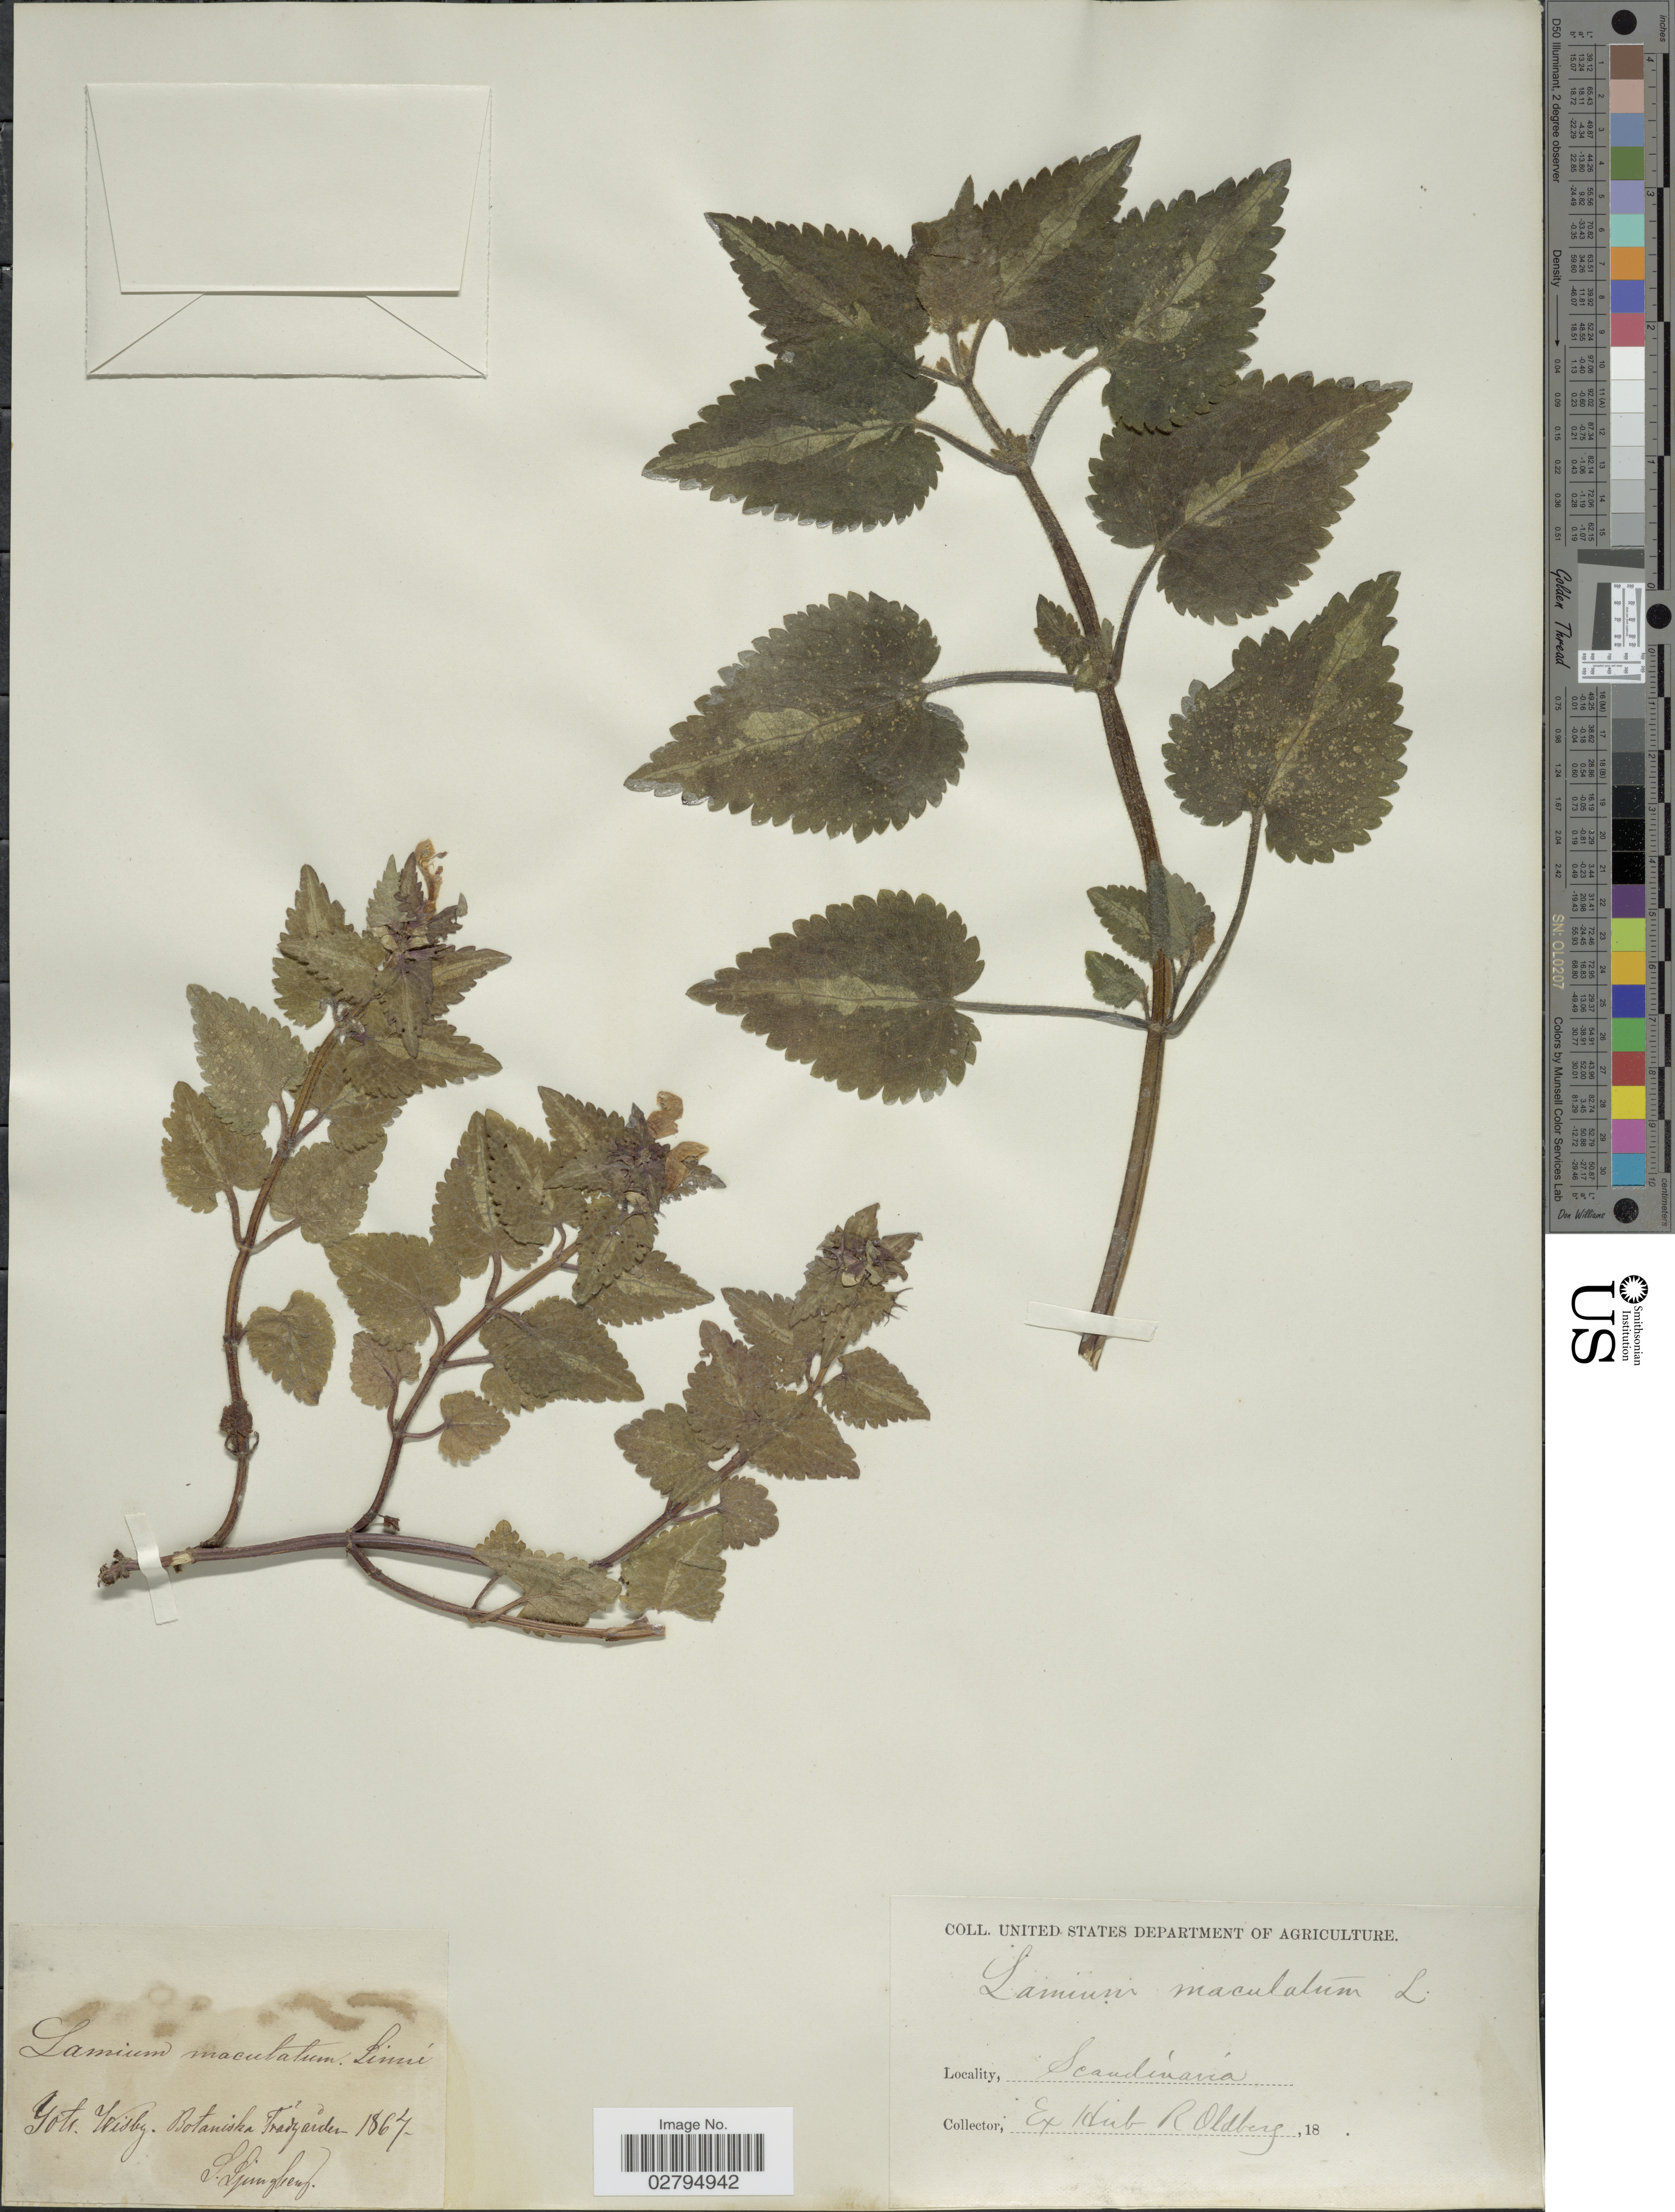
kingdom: Plantae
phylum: Tracheophyta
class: Magnoliopsida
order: Lamiales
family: Lamiaceae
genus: Lamium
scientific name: Lamium maculatum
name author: (L.) L.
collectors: S. Ljungberg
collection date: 1867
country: Sweden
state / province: Gotland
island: Gotland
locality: Gotl. Wisby. Botaniska Tradgarden. Scandinavia.